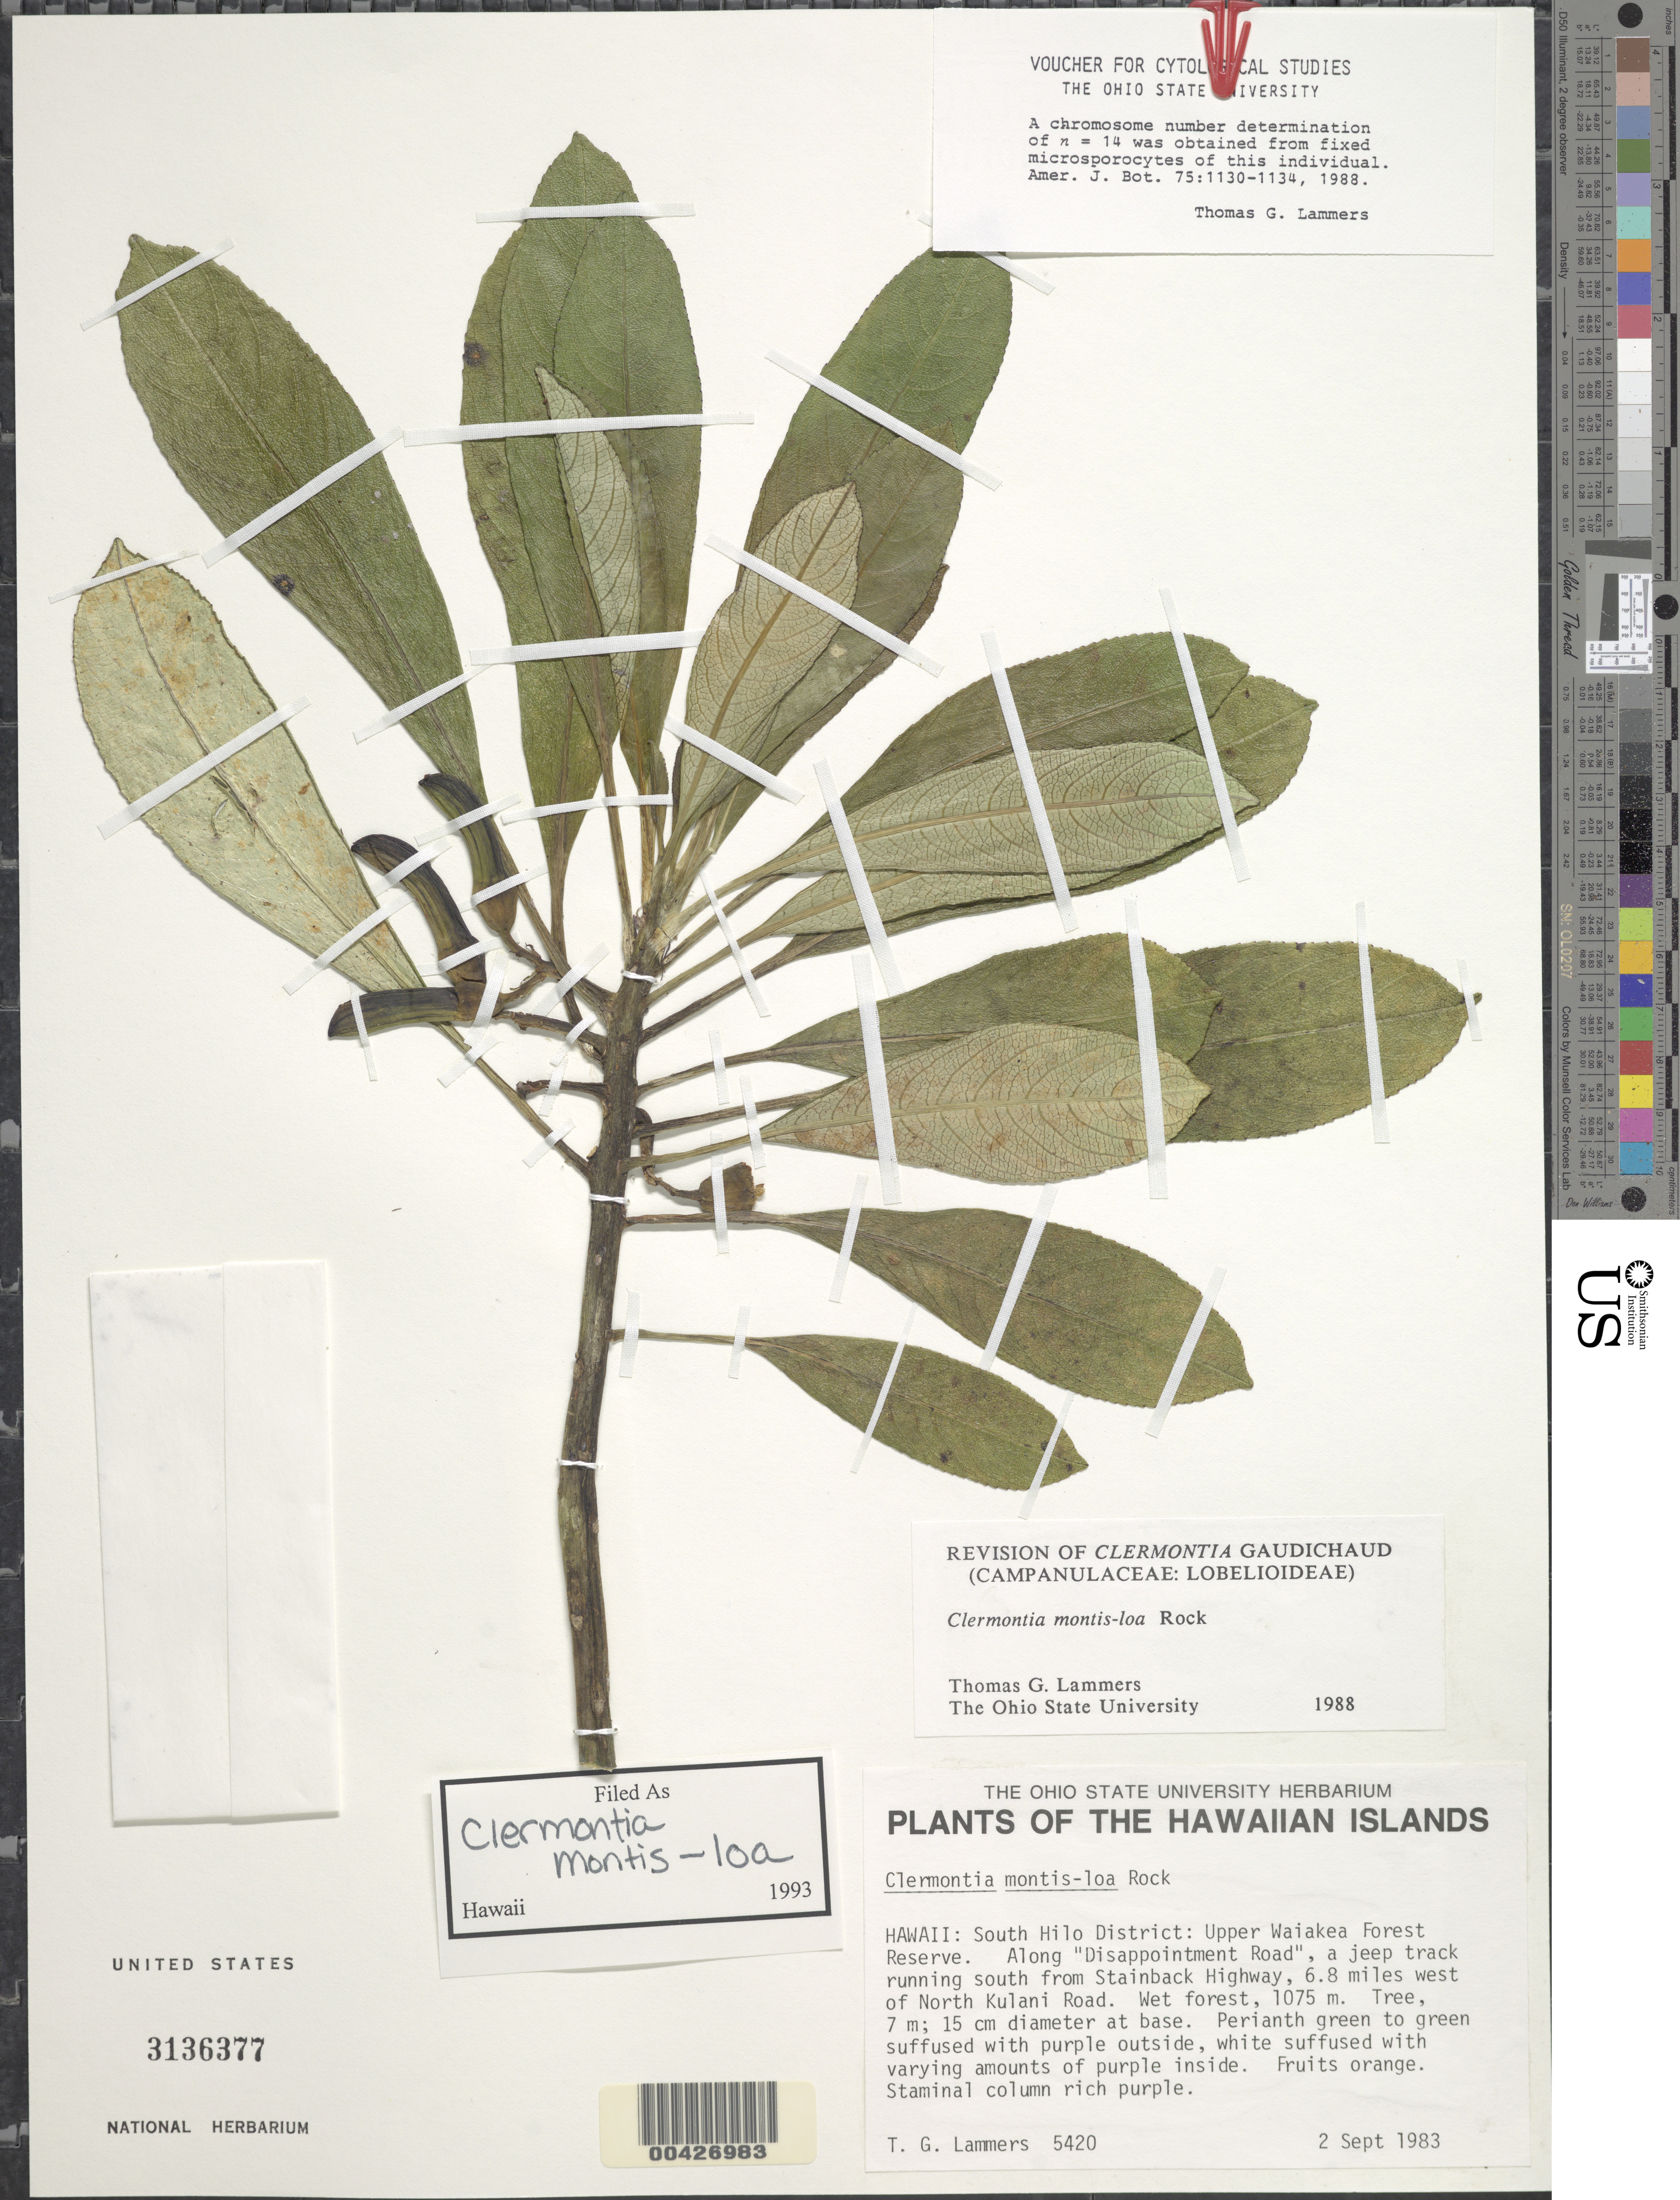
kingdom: Plantae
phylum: Tracheophyta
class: Magnoliopsida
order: Asterales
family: Campanulaceae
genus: Clermontia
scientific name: Clermontia montis-loa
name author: Rock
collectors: T. G. Lammers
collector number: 5420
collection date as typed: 2 Sep 1983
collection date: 1983-09-02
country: United States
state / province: Hawaii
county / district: Hawaii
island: Hawaii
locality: S Hilo Dist., Up. Waiakea Forest Reserve, along Disappointment Rd., S. from Stainback Hwy., 6.8 mi W of N Kulani Rd.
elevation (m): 1075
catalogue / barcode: US 3136377